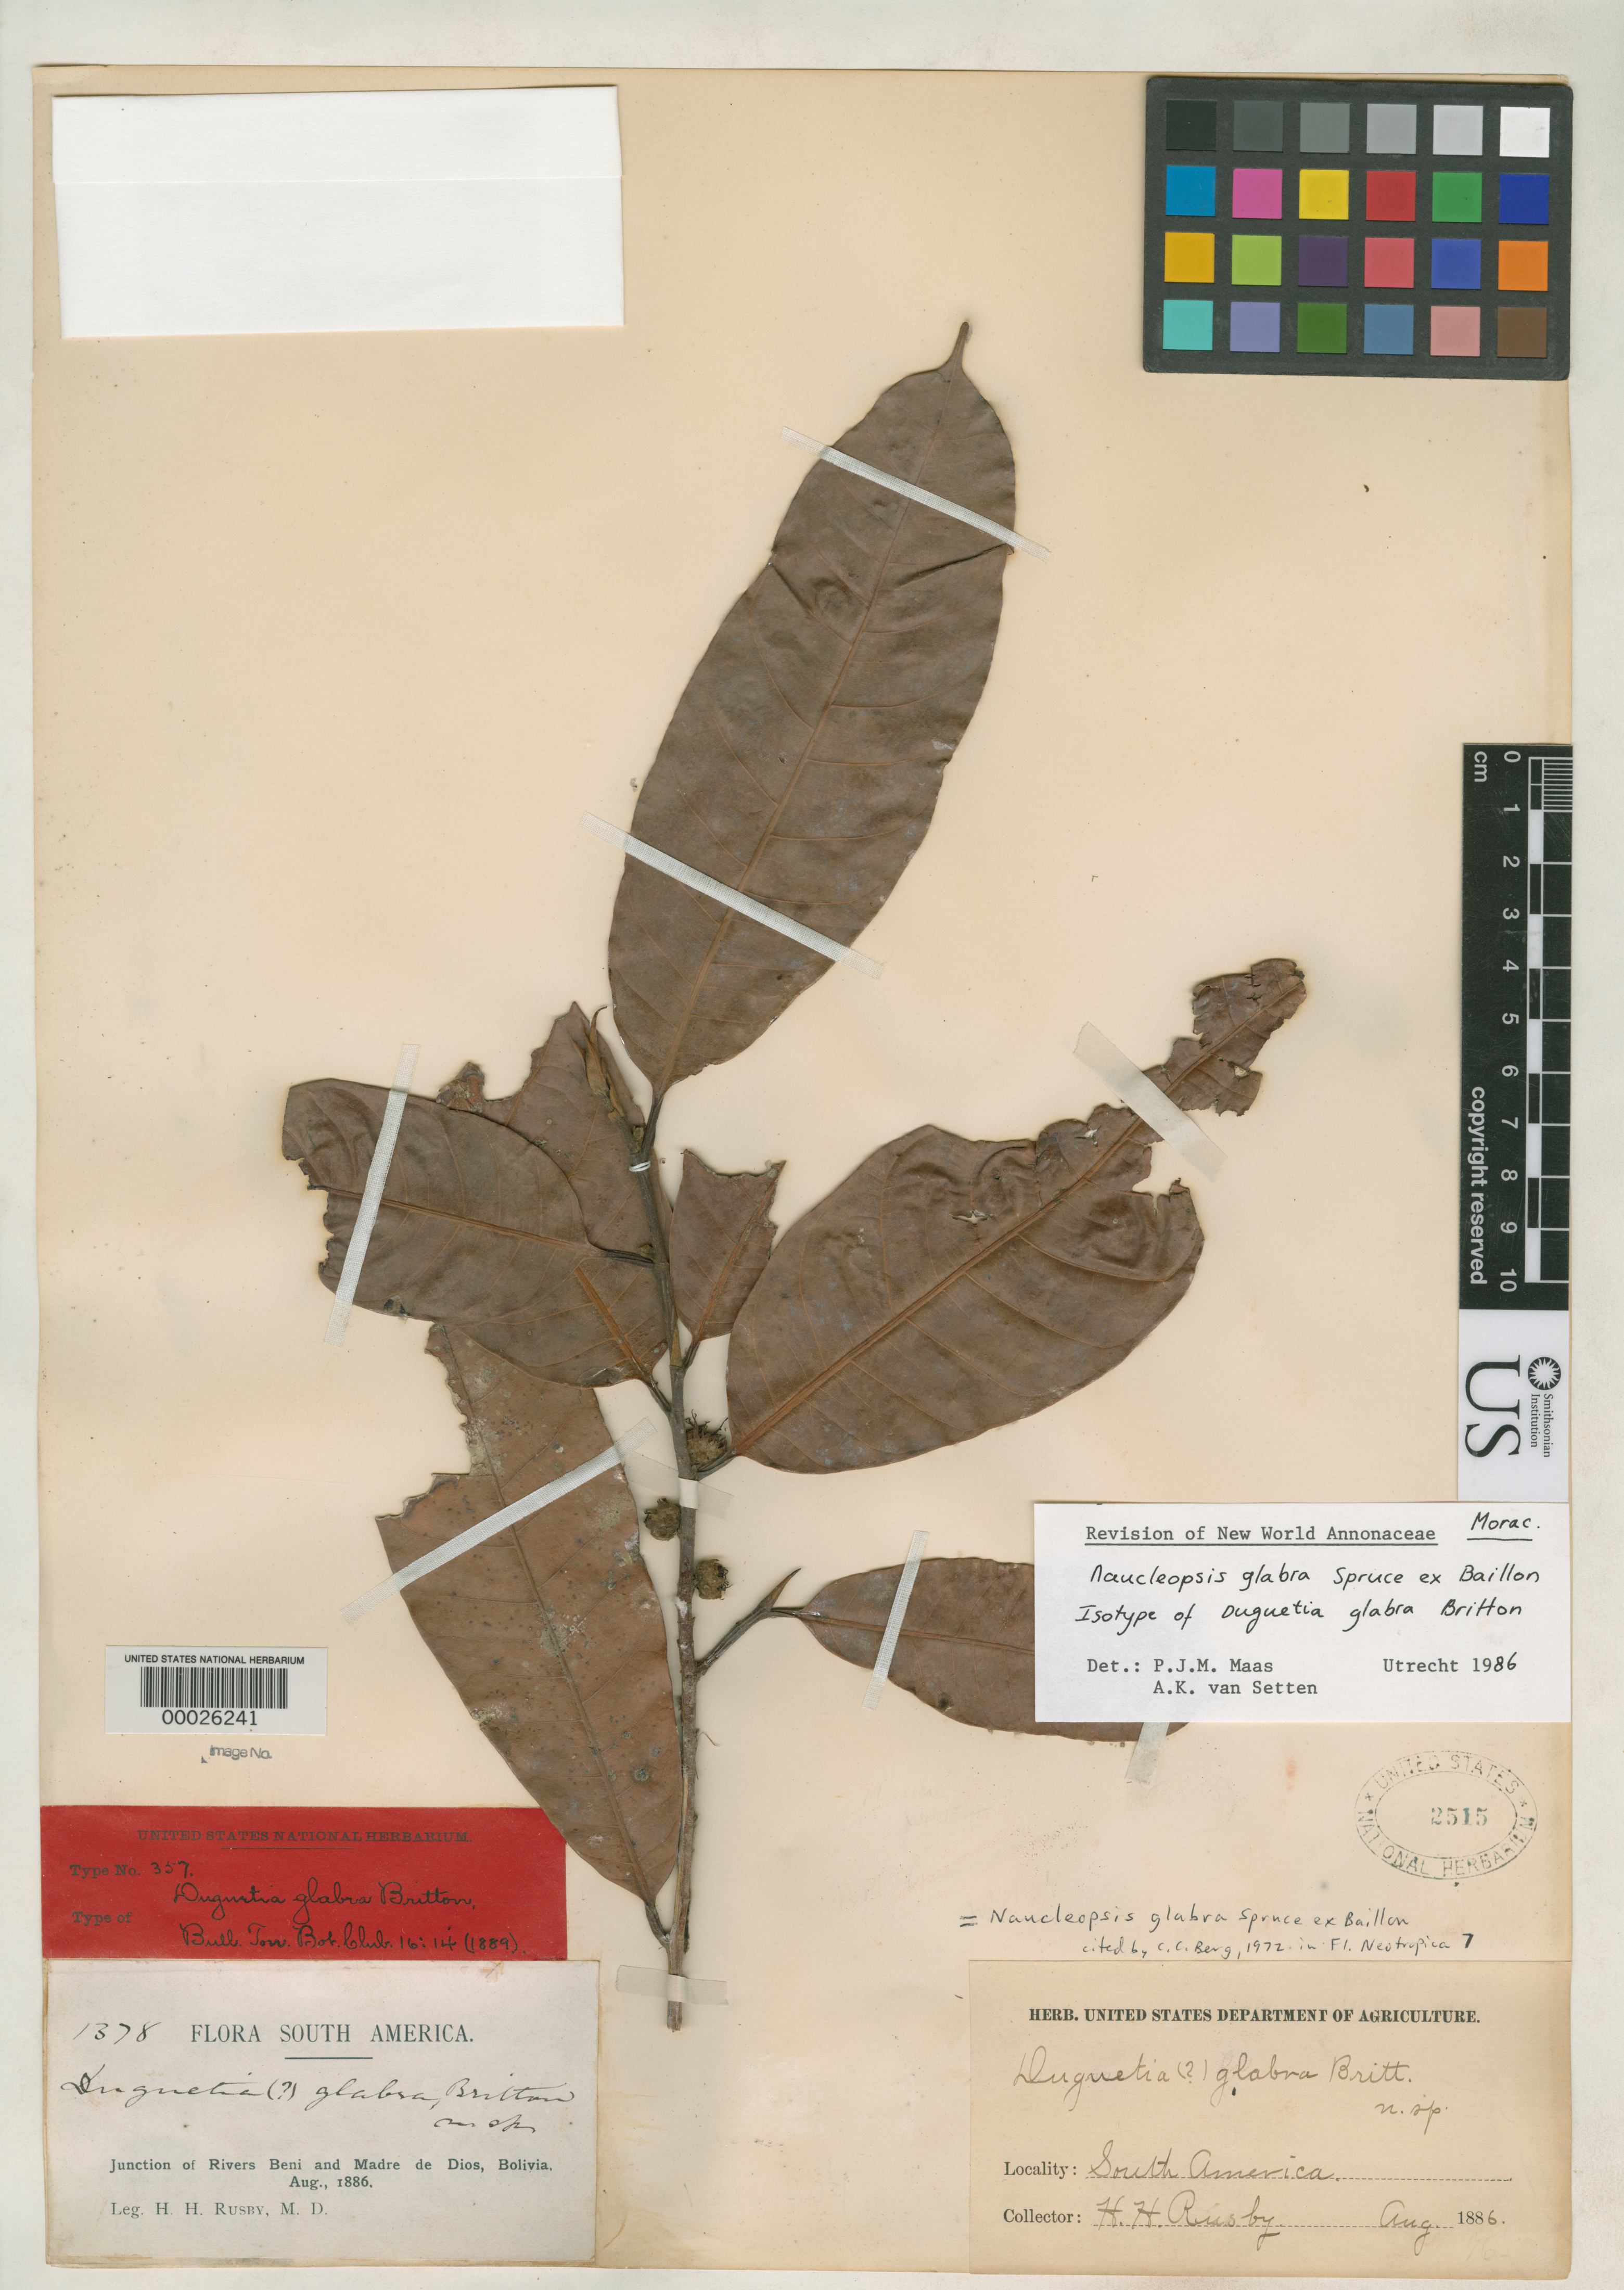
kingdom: Plantae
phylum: Tracheophyta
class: Magnoliopsida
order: Magnoliales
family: Annonaceae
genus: Duguetia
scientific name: Duguetia glabra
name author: Britton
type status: Isotype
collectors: H. H. Rusby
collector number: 1378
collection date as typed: Aug 1886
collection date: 1886-08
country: Bolivia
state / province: Beni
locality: Junction of Rivers Beni and Madre de Dios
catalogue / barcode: US 2515